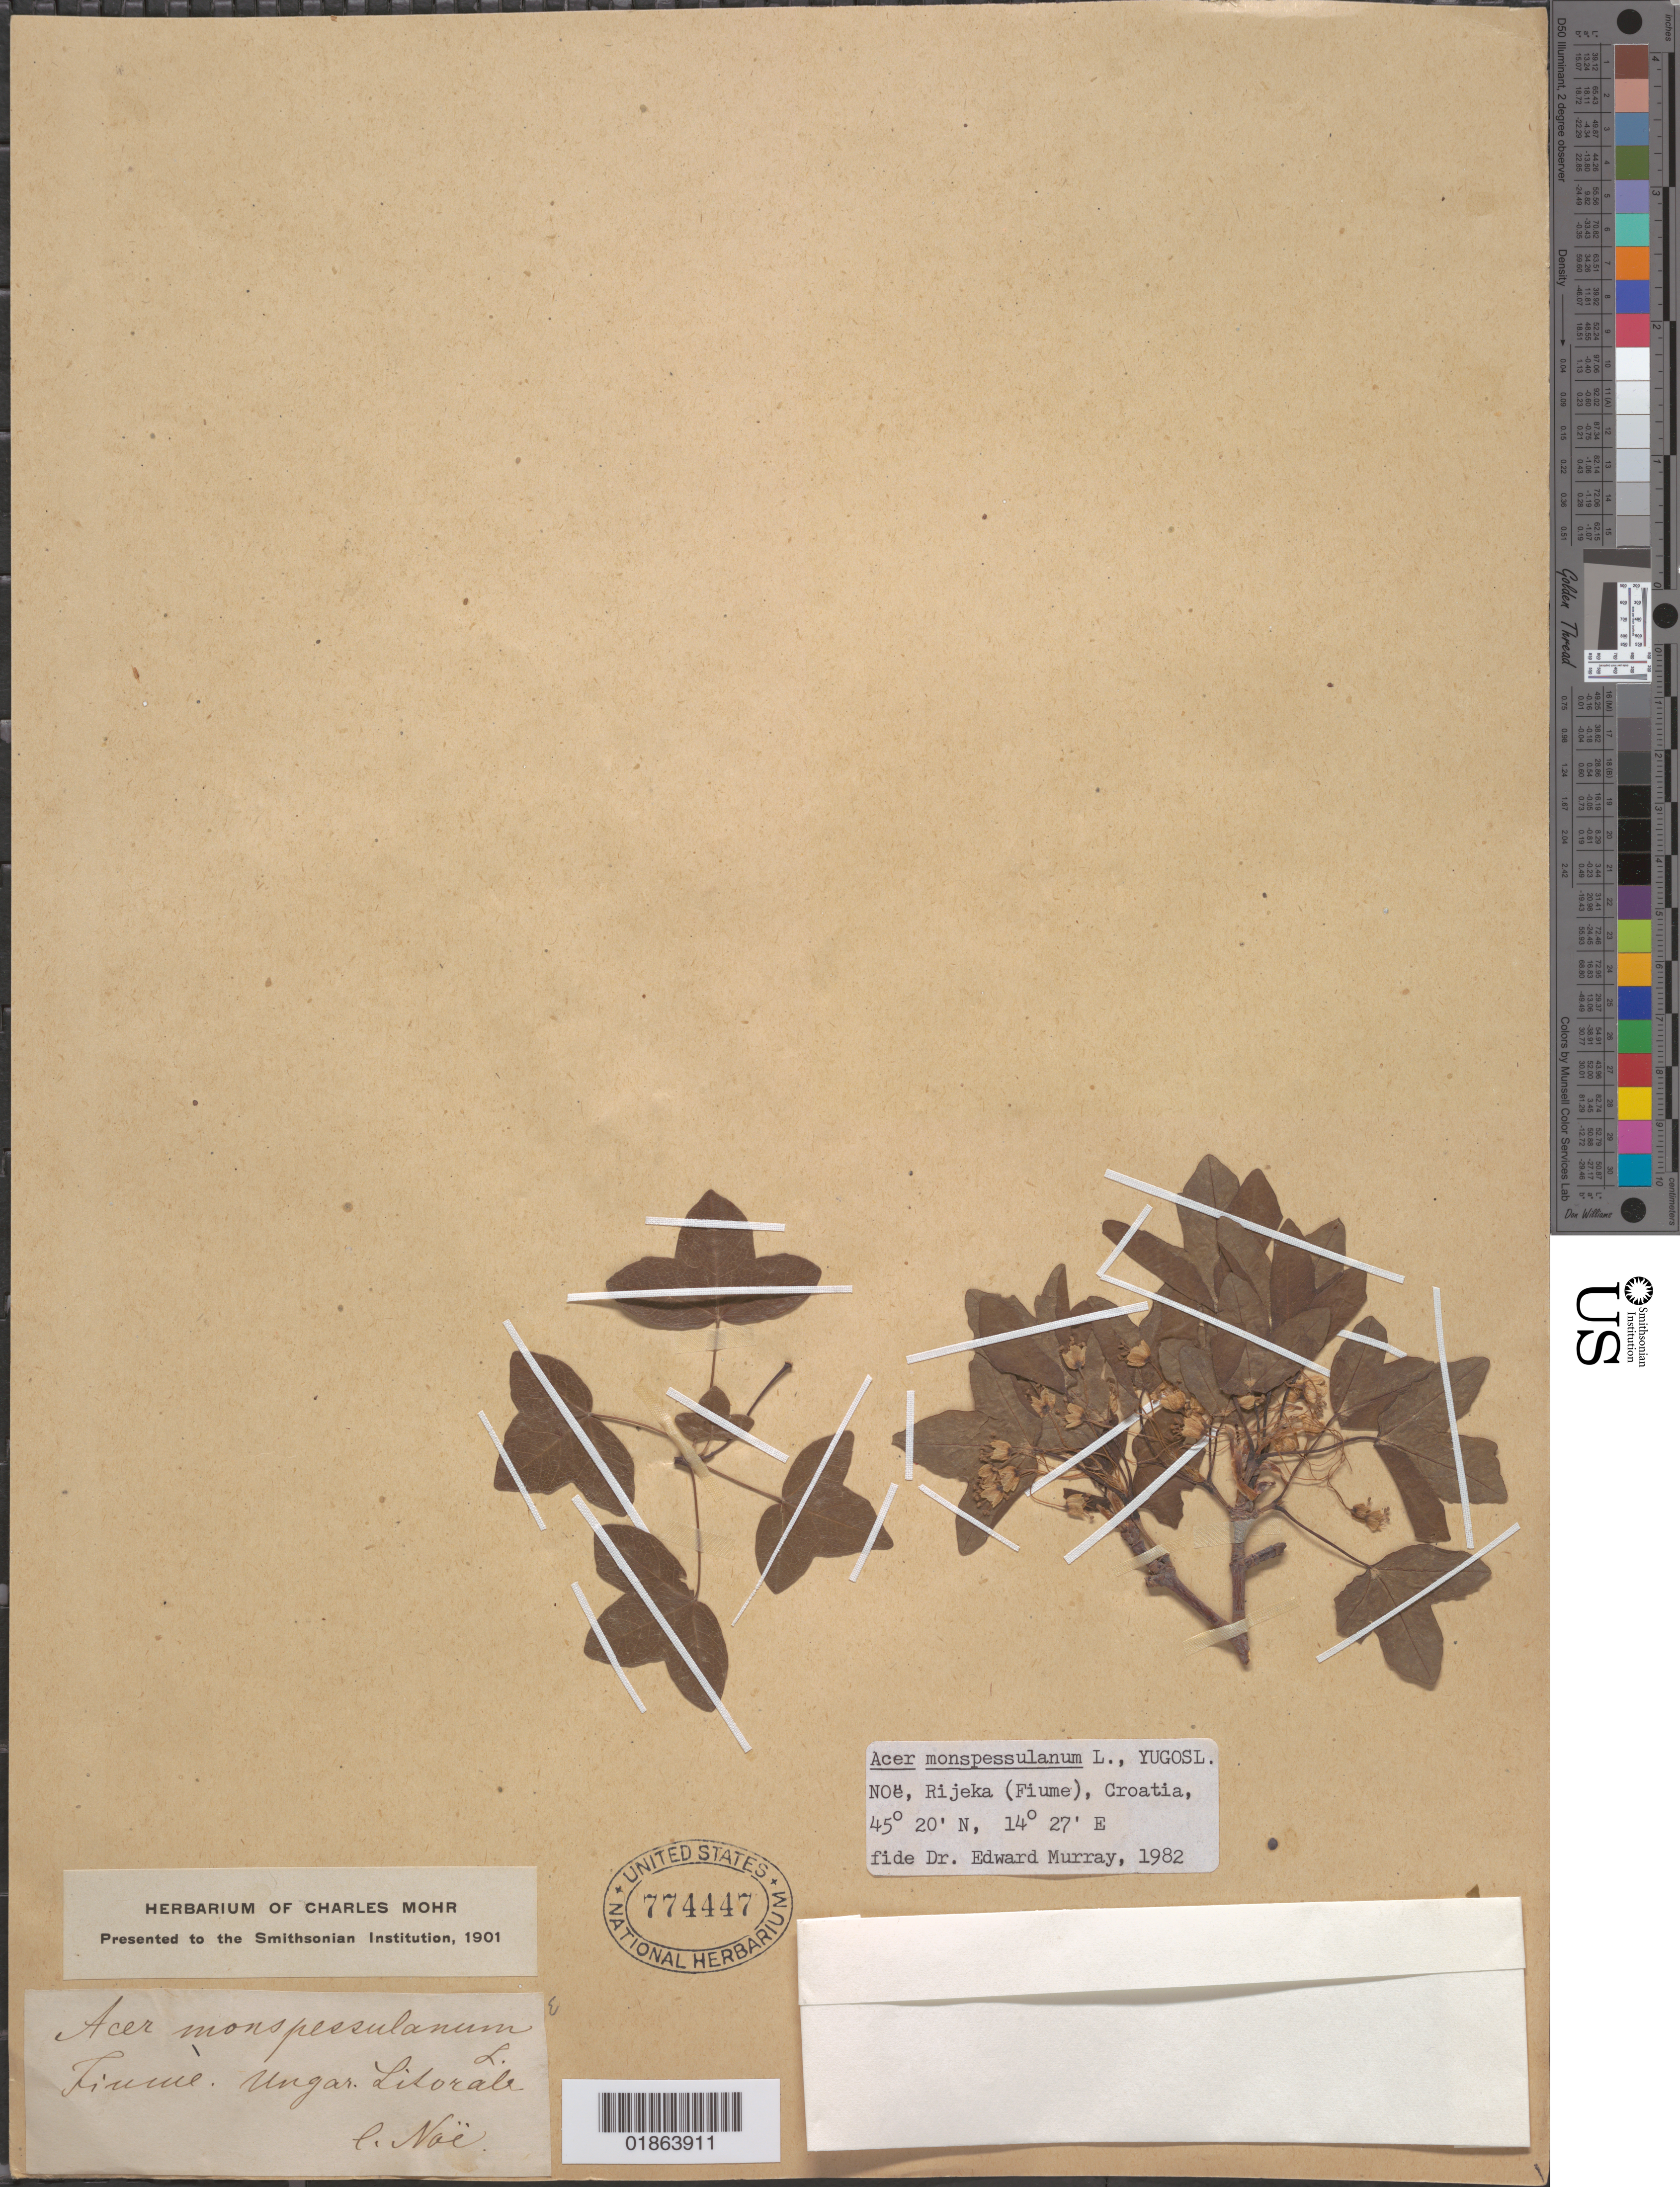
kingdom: Plantae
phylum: Tracheophyta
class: Magnoliopsida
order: Sapindales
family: Sapindaceae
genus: Acer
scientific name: Acer monspessulanum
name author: L.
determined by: Murray, Edward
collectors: C. Noe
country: Croatia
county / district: Primorje-Gorski Kotar County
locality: Fiume [Rijeka]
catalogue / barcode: US 774447